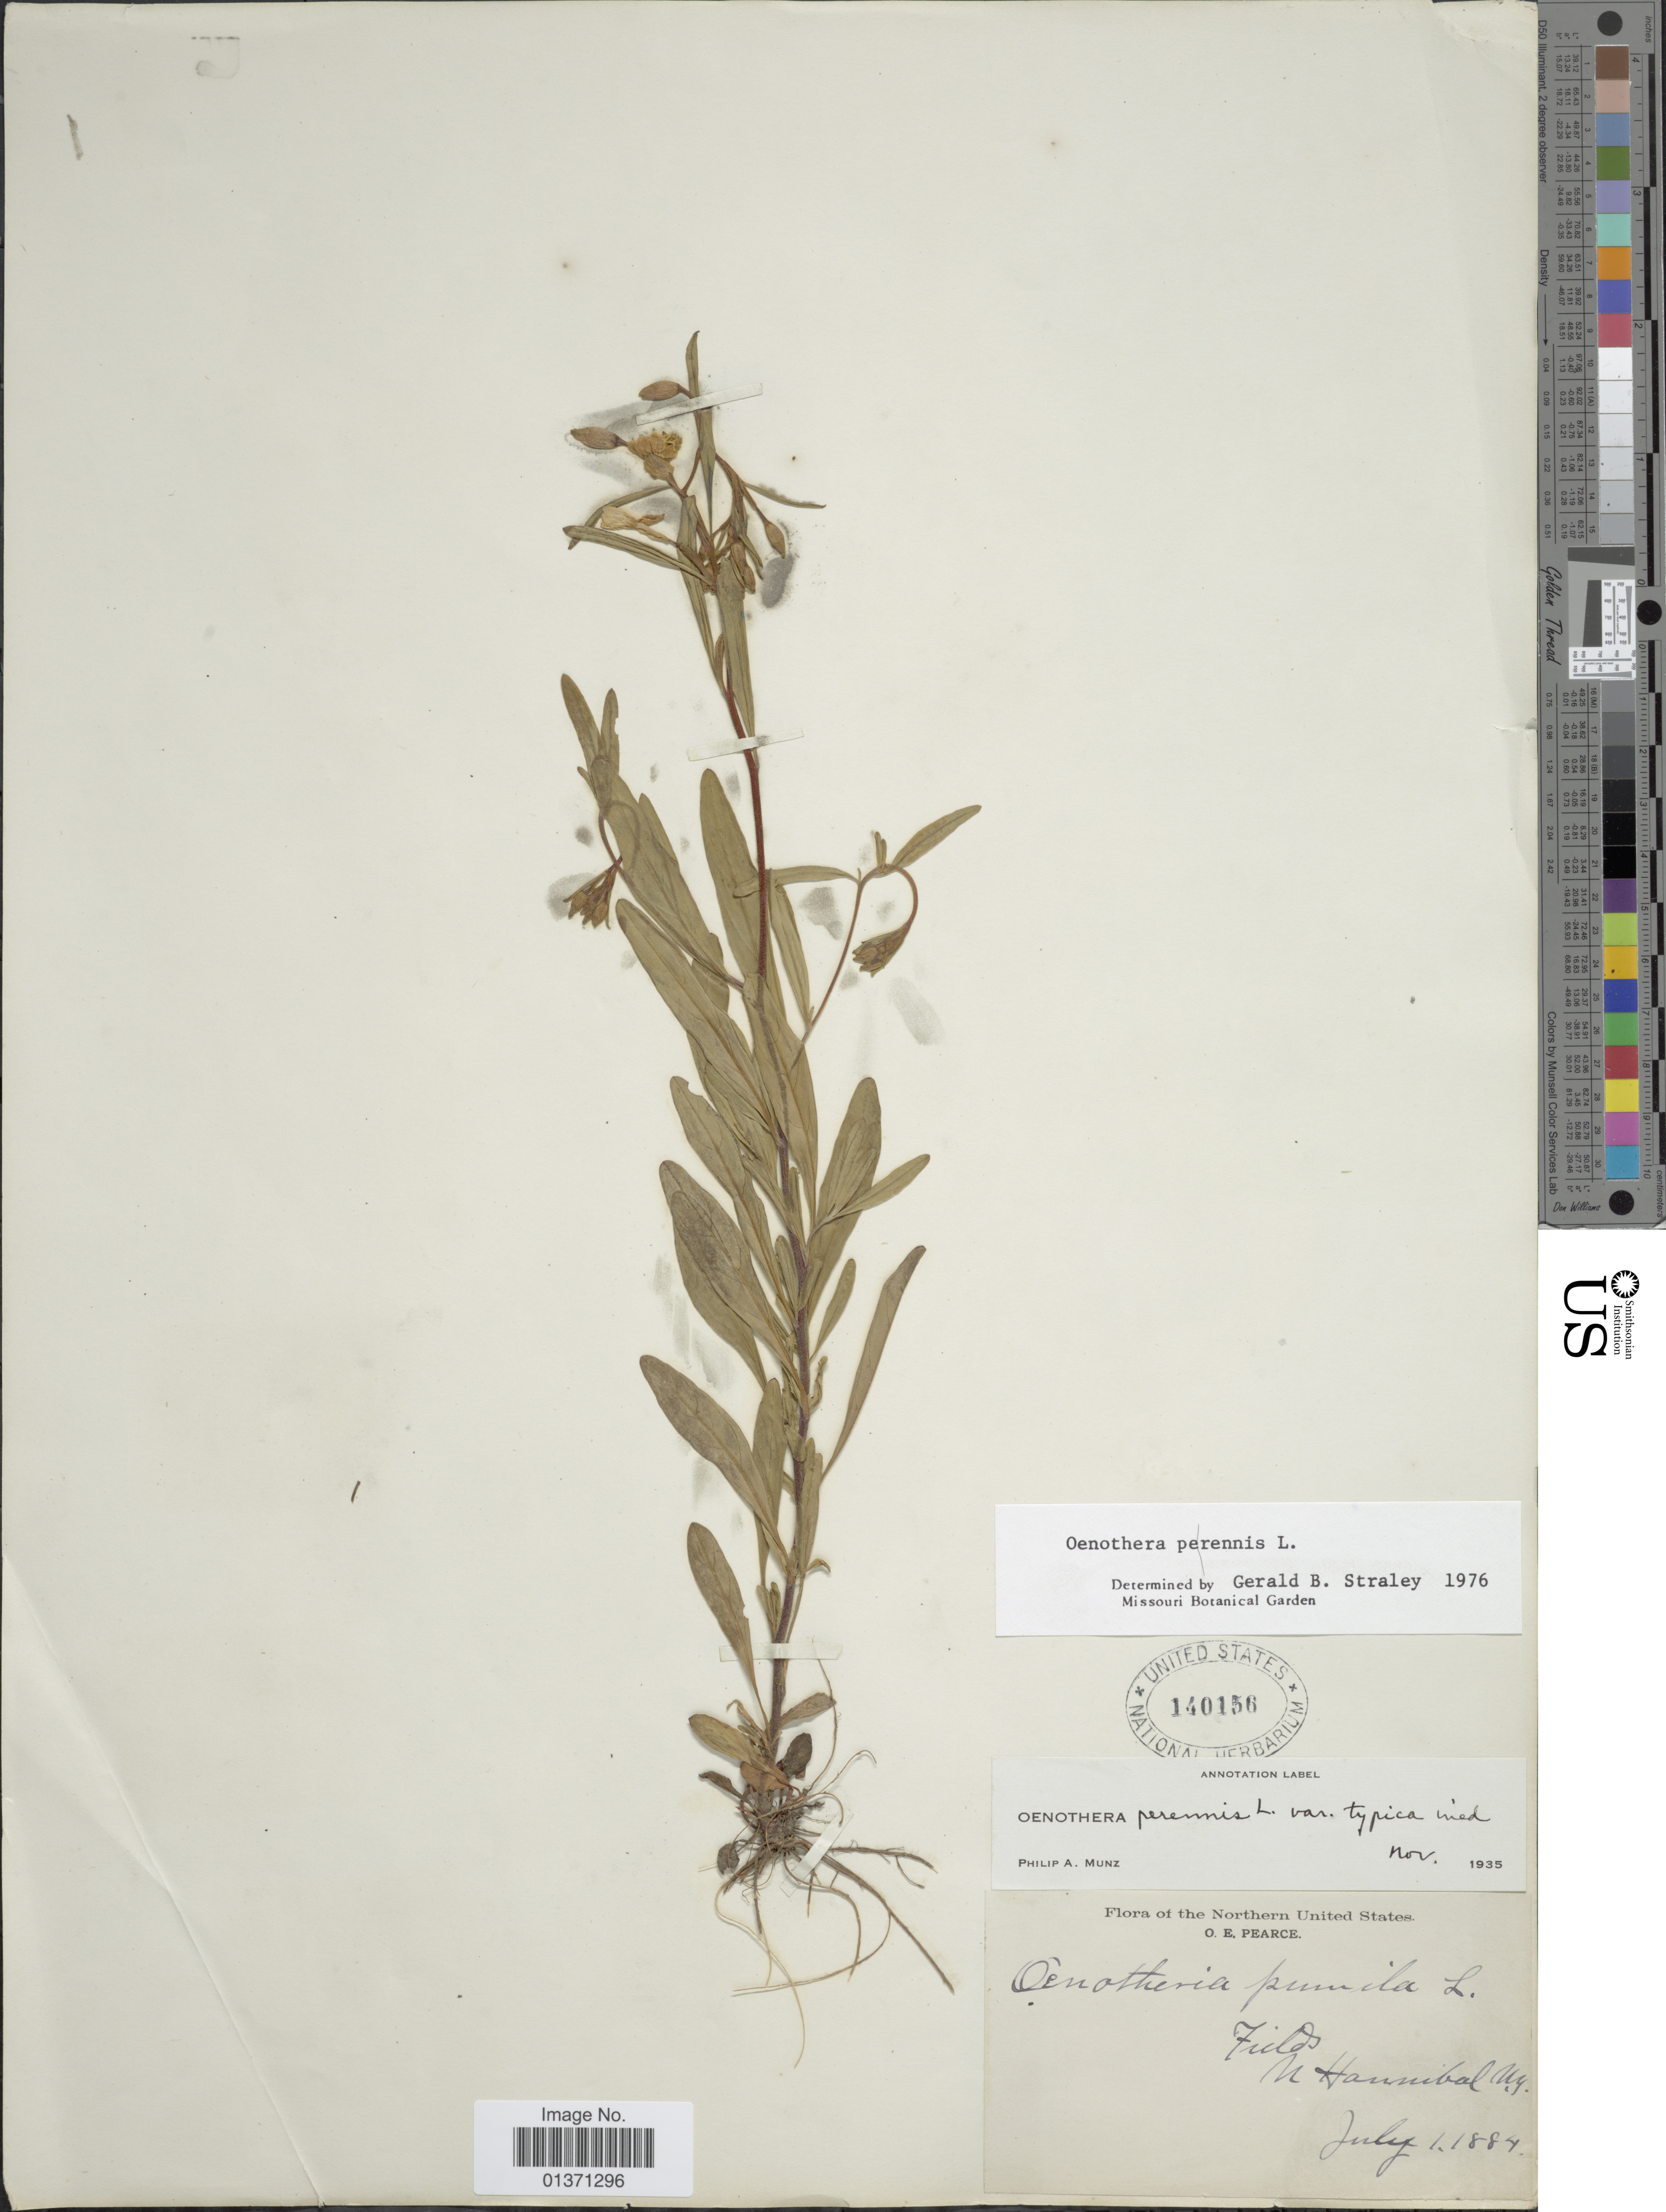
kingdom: Plantae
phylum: Tracheophyta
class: Magnoliopsida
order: Myrtales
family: Onagraceae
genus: Oenothera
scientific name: Oenothera perennis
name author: L.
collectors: O. E. Pearce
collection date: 1884-07-01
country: United States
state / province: New York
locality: Fields, N Hannibal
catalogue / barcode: US 140156